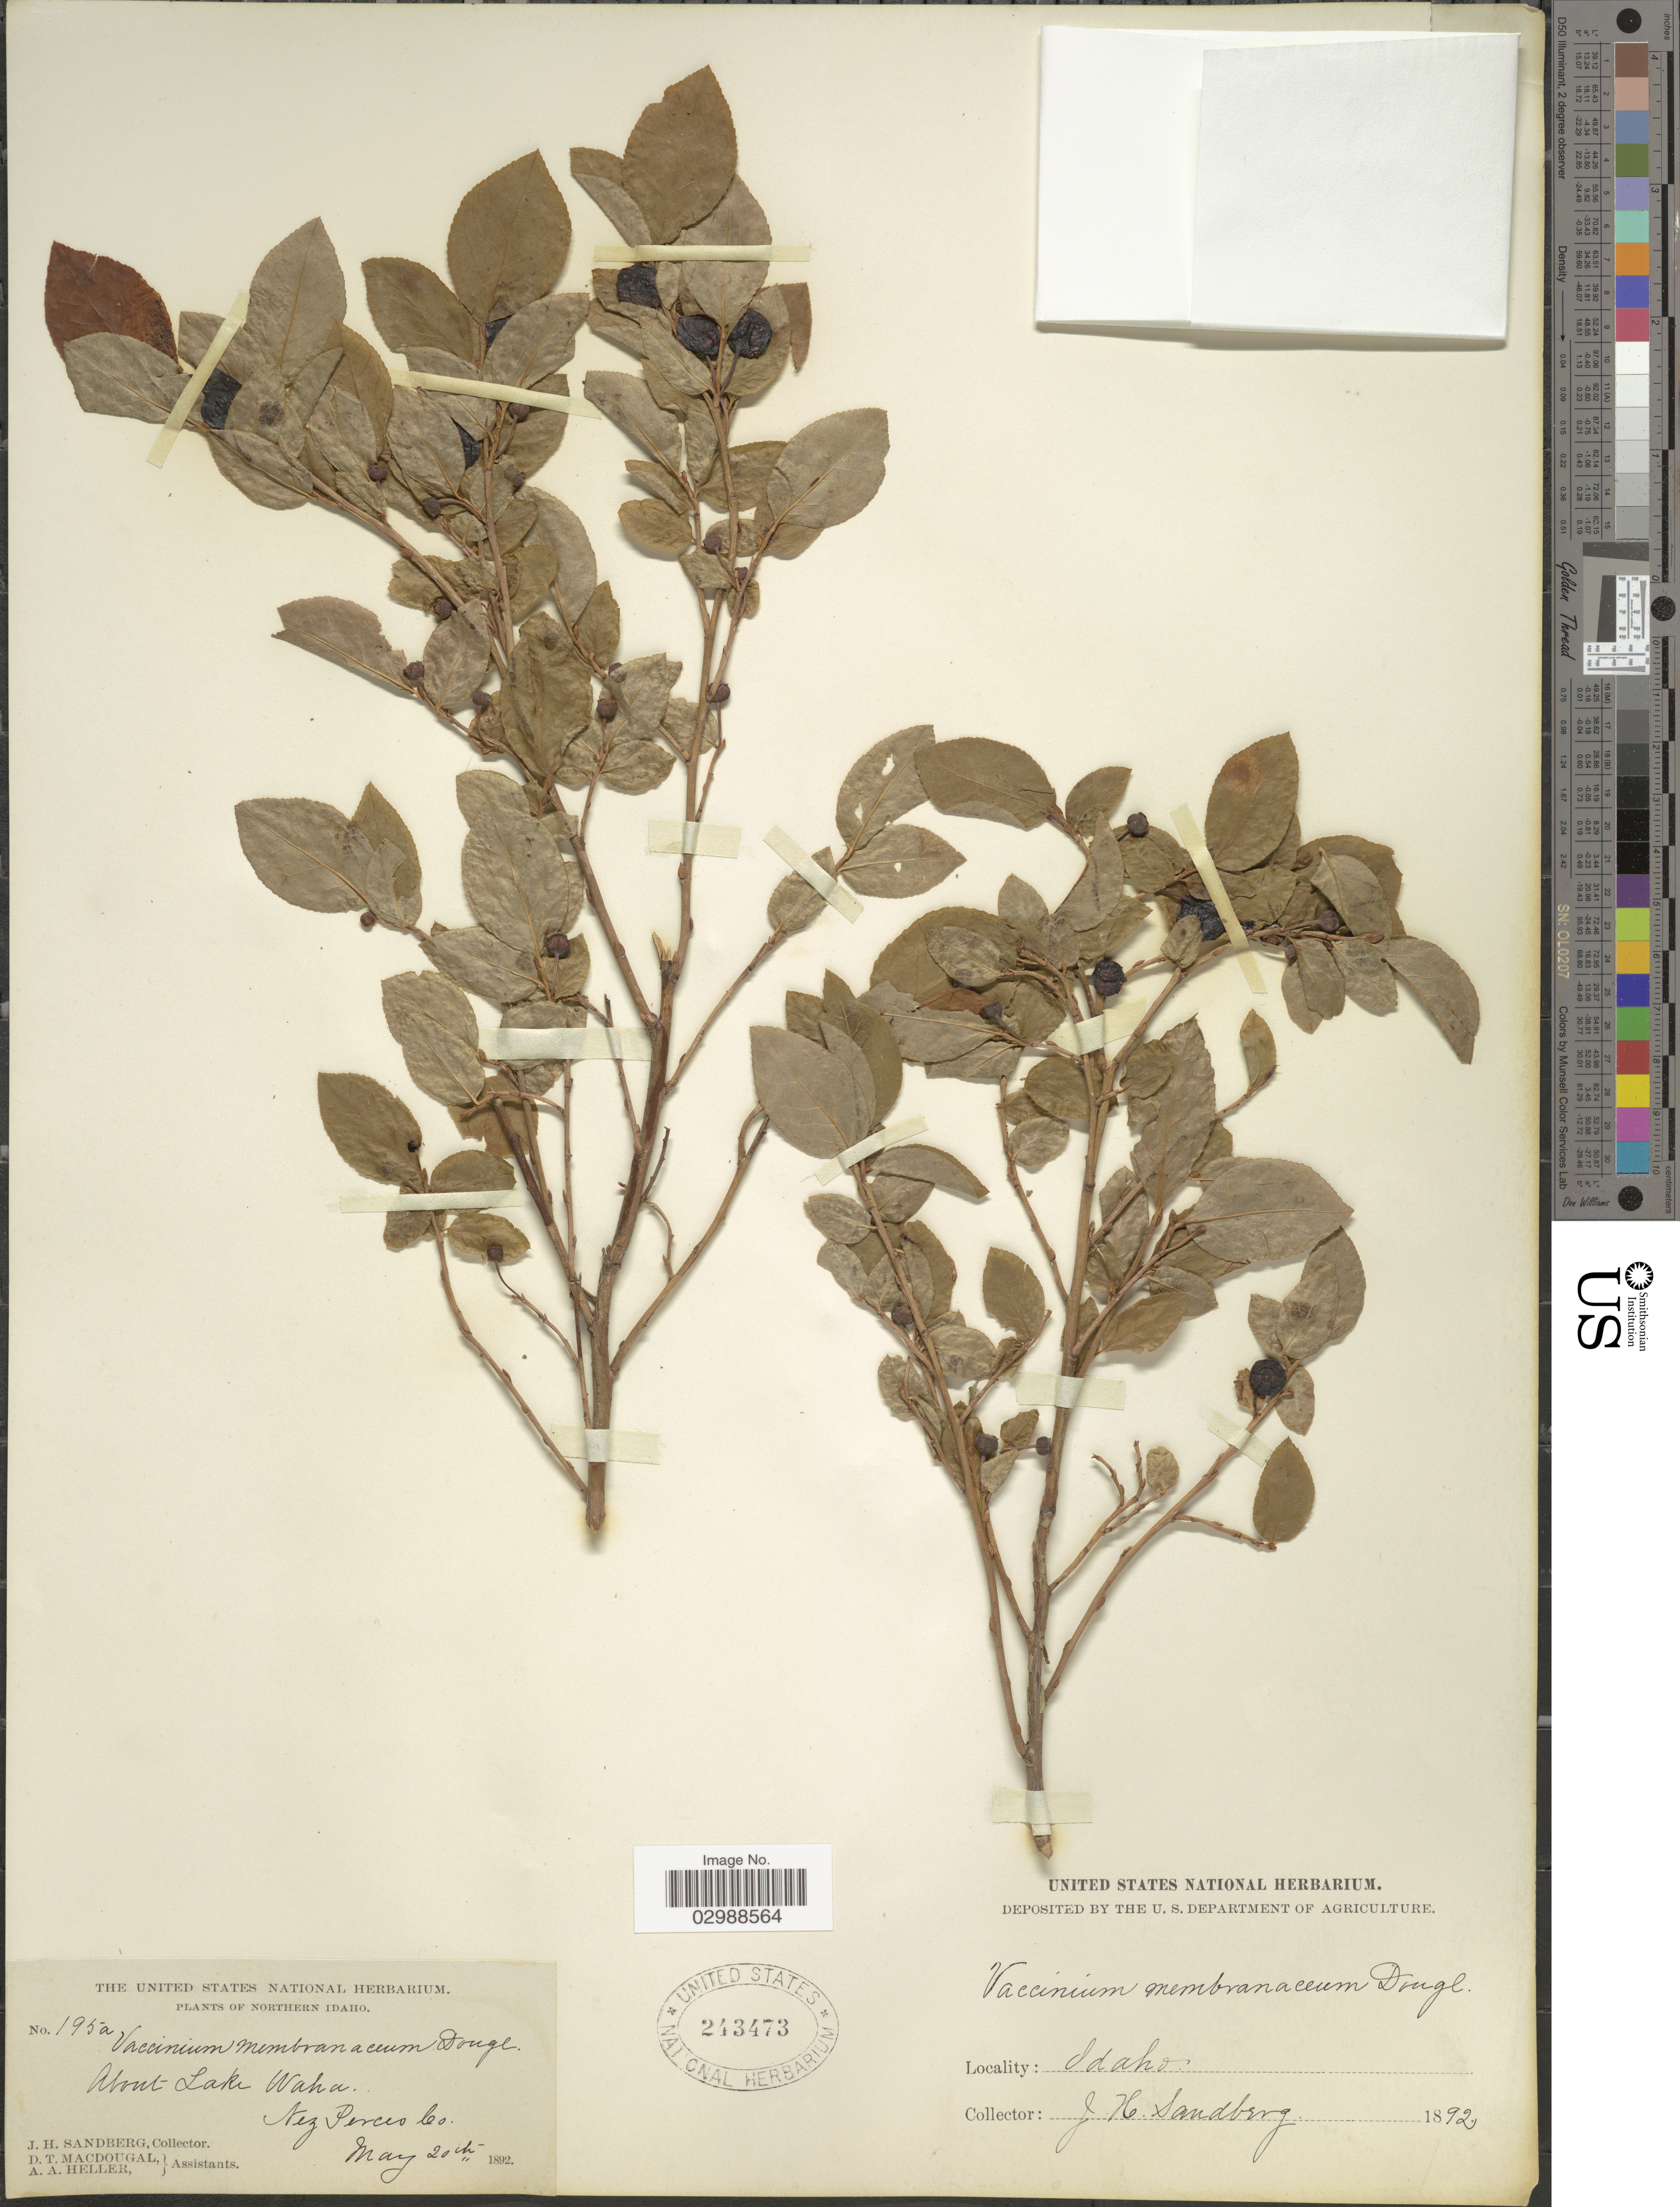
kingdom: Plantae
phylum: Tracheophyta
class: Magnoliopsida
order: Ericales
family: Ericaceae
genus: Vaccinium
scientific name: Vaccinium membranaceum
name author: Douglas ex Torr.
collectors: J. H. Sandberg, D. T. MacDougal & A. A. Heller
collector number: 195a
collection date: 1892-05-20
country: United States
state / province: Idaho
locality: Northern Idaho, About Waha, Nez Perces Co.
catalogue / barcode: US 243473